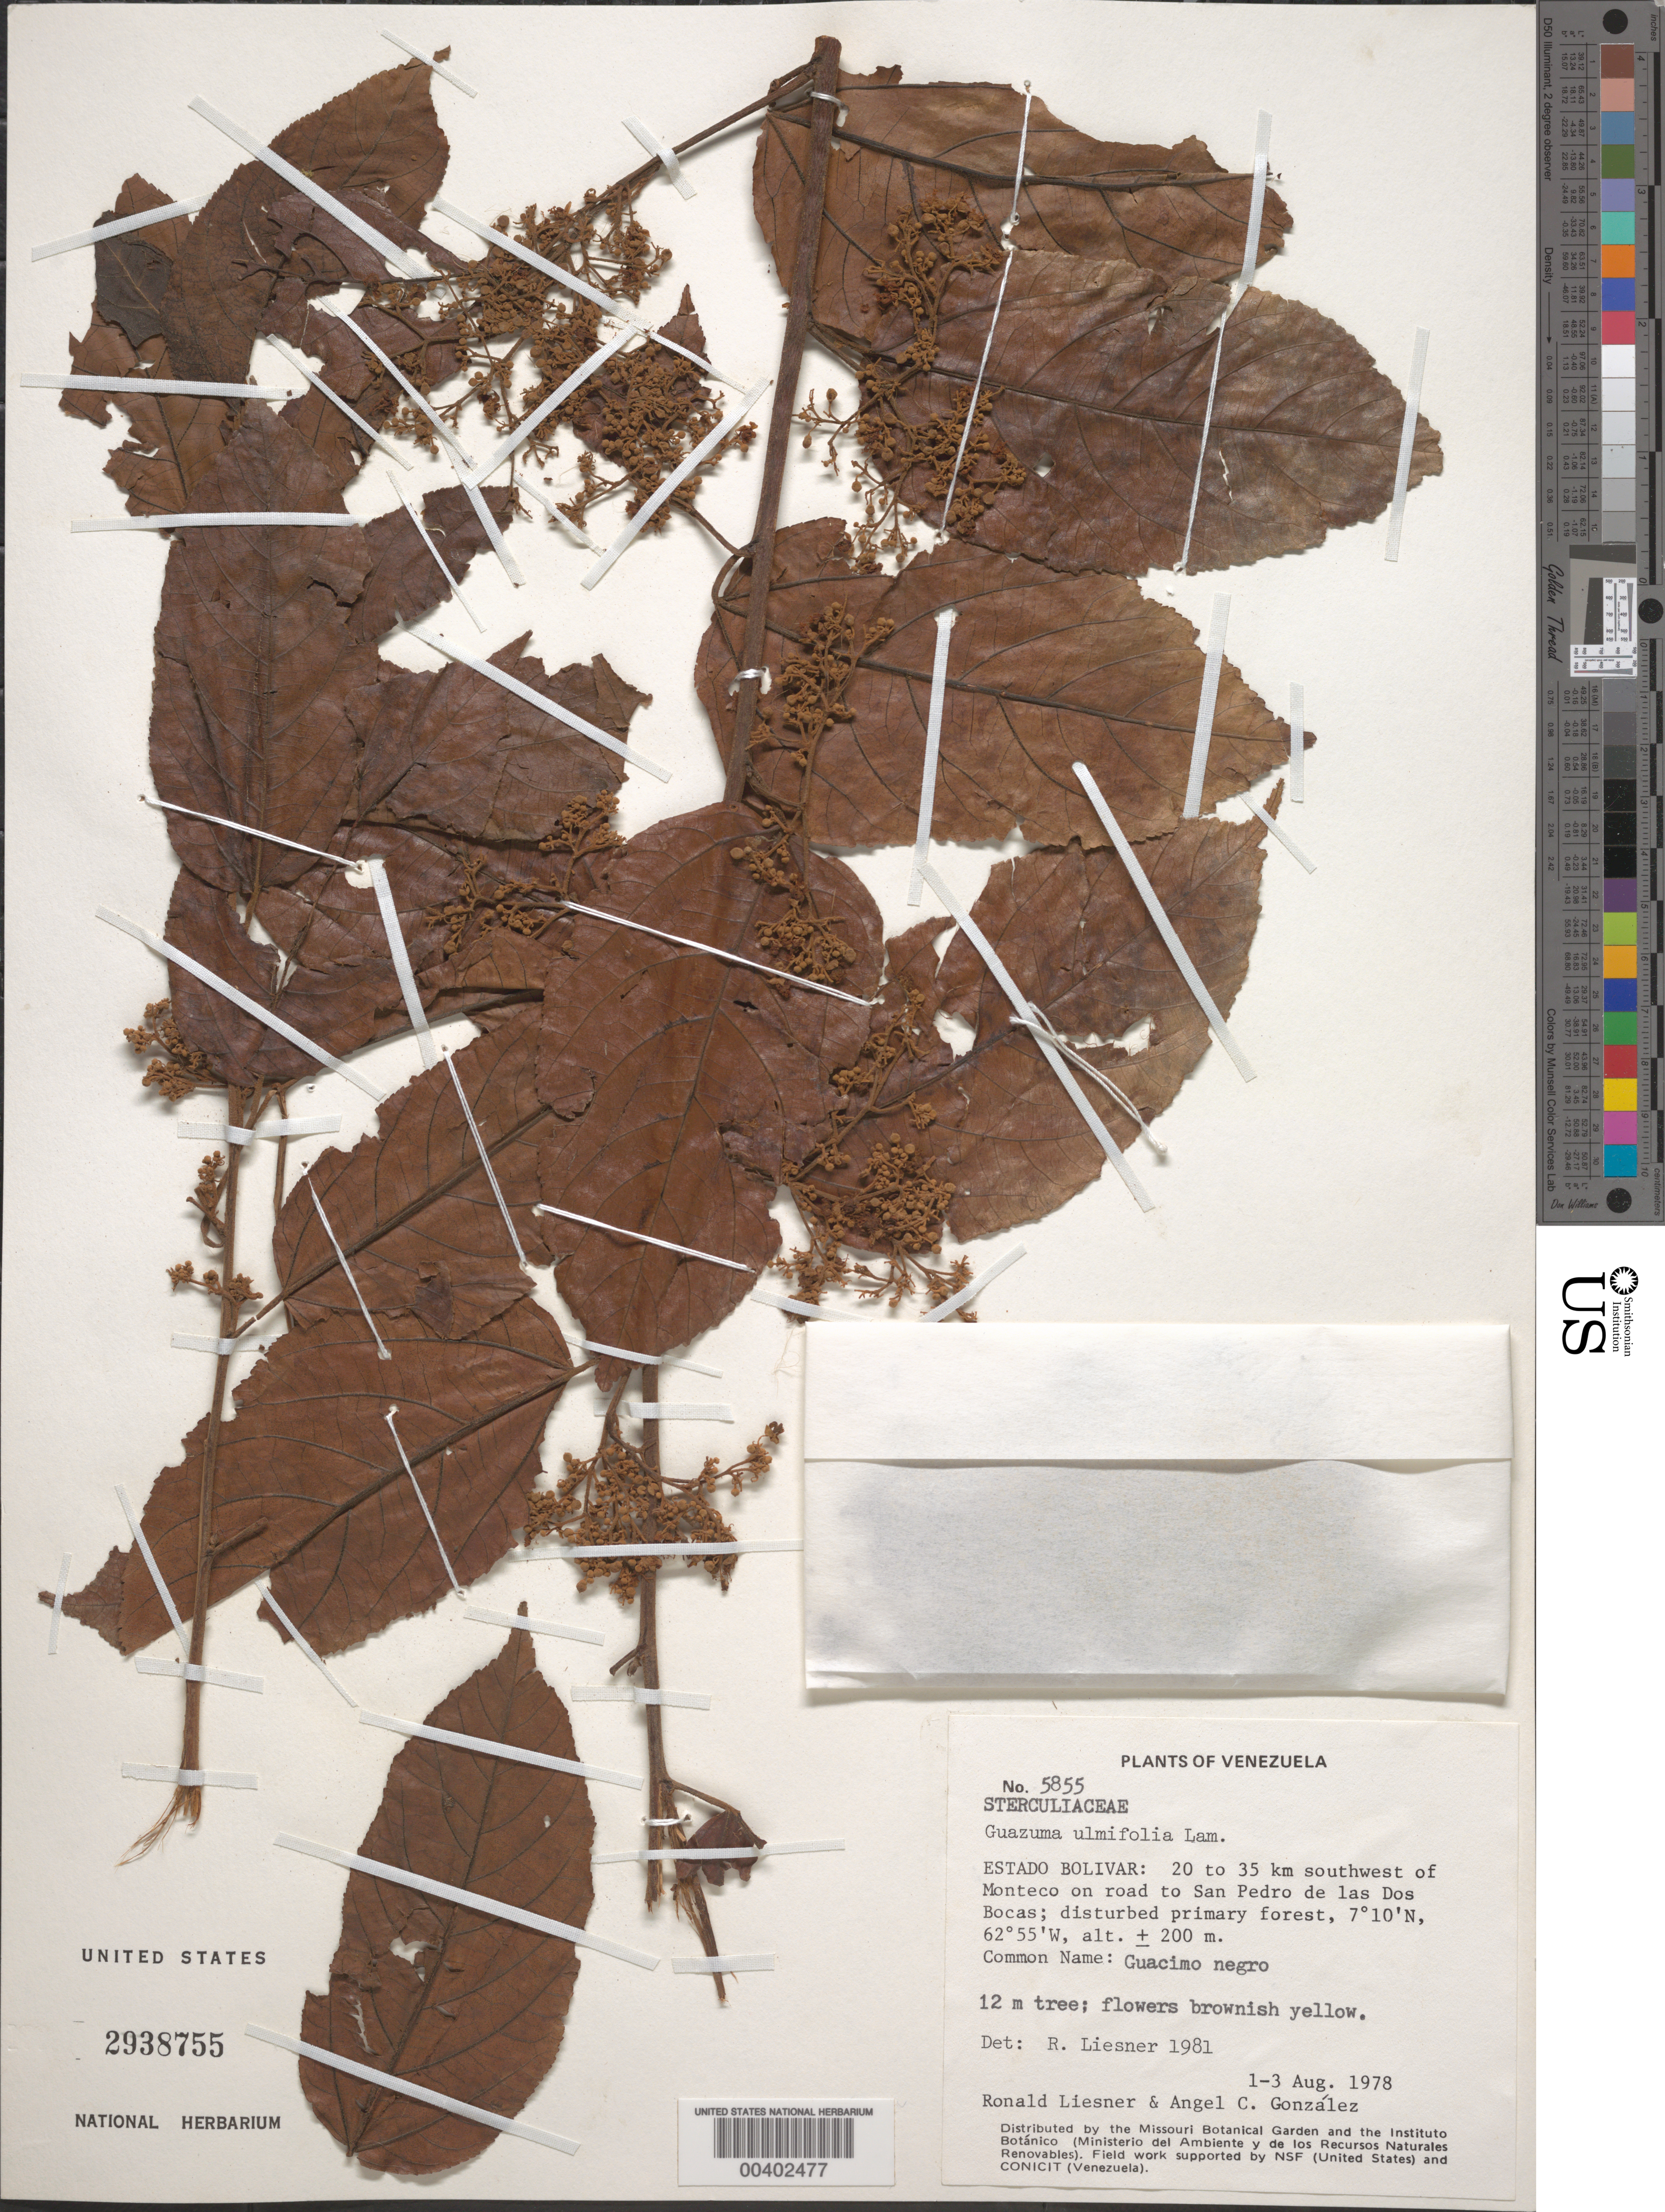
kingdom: Plantae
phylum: Tracheophyta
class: Magnoliopsida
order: Malvales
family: Malvaceae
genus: Guazuma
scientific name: Guazuma ulmifolia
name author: Lam.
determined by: Liesner, R. L.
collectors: R. L. Liesner & A. C. González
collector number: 5855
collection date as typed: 01 Aug 1978 to 03 Aug 1978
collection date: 1978-08-01/1978-08-03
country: Venezuela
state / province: Bolívar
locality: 20 - 30 km SW of Monteco on road to San Pedro de las Dos Bocas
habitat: Disturbed primary forest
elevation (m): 200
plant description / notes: Common name: Guacimo negro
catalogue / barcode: US 2938755